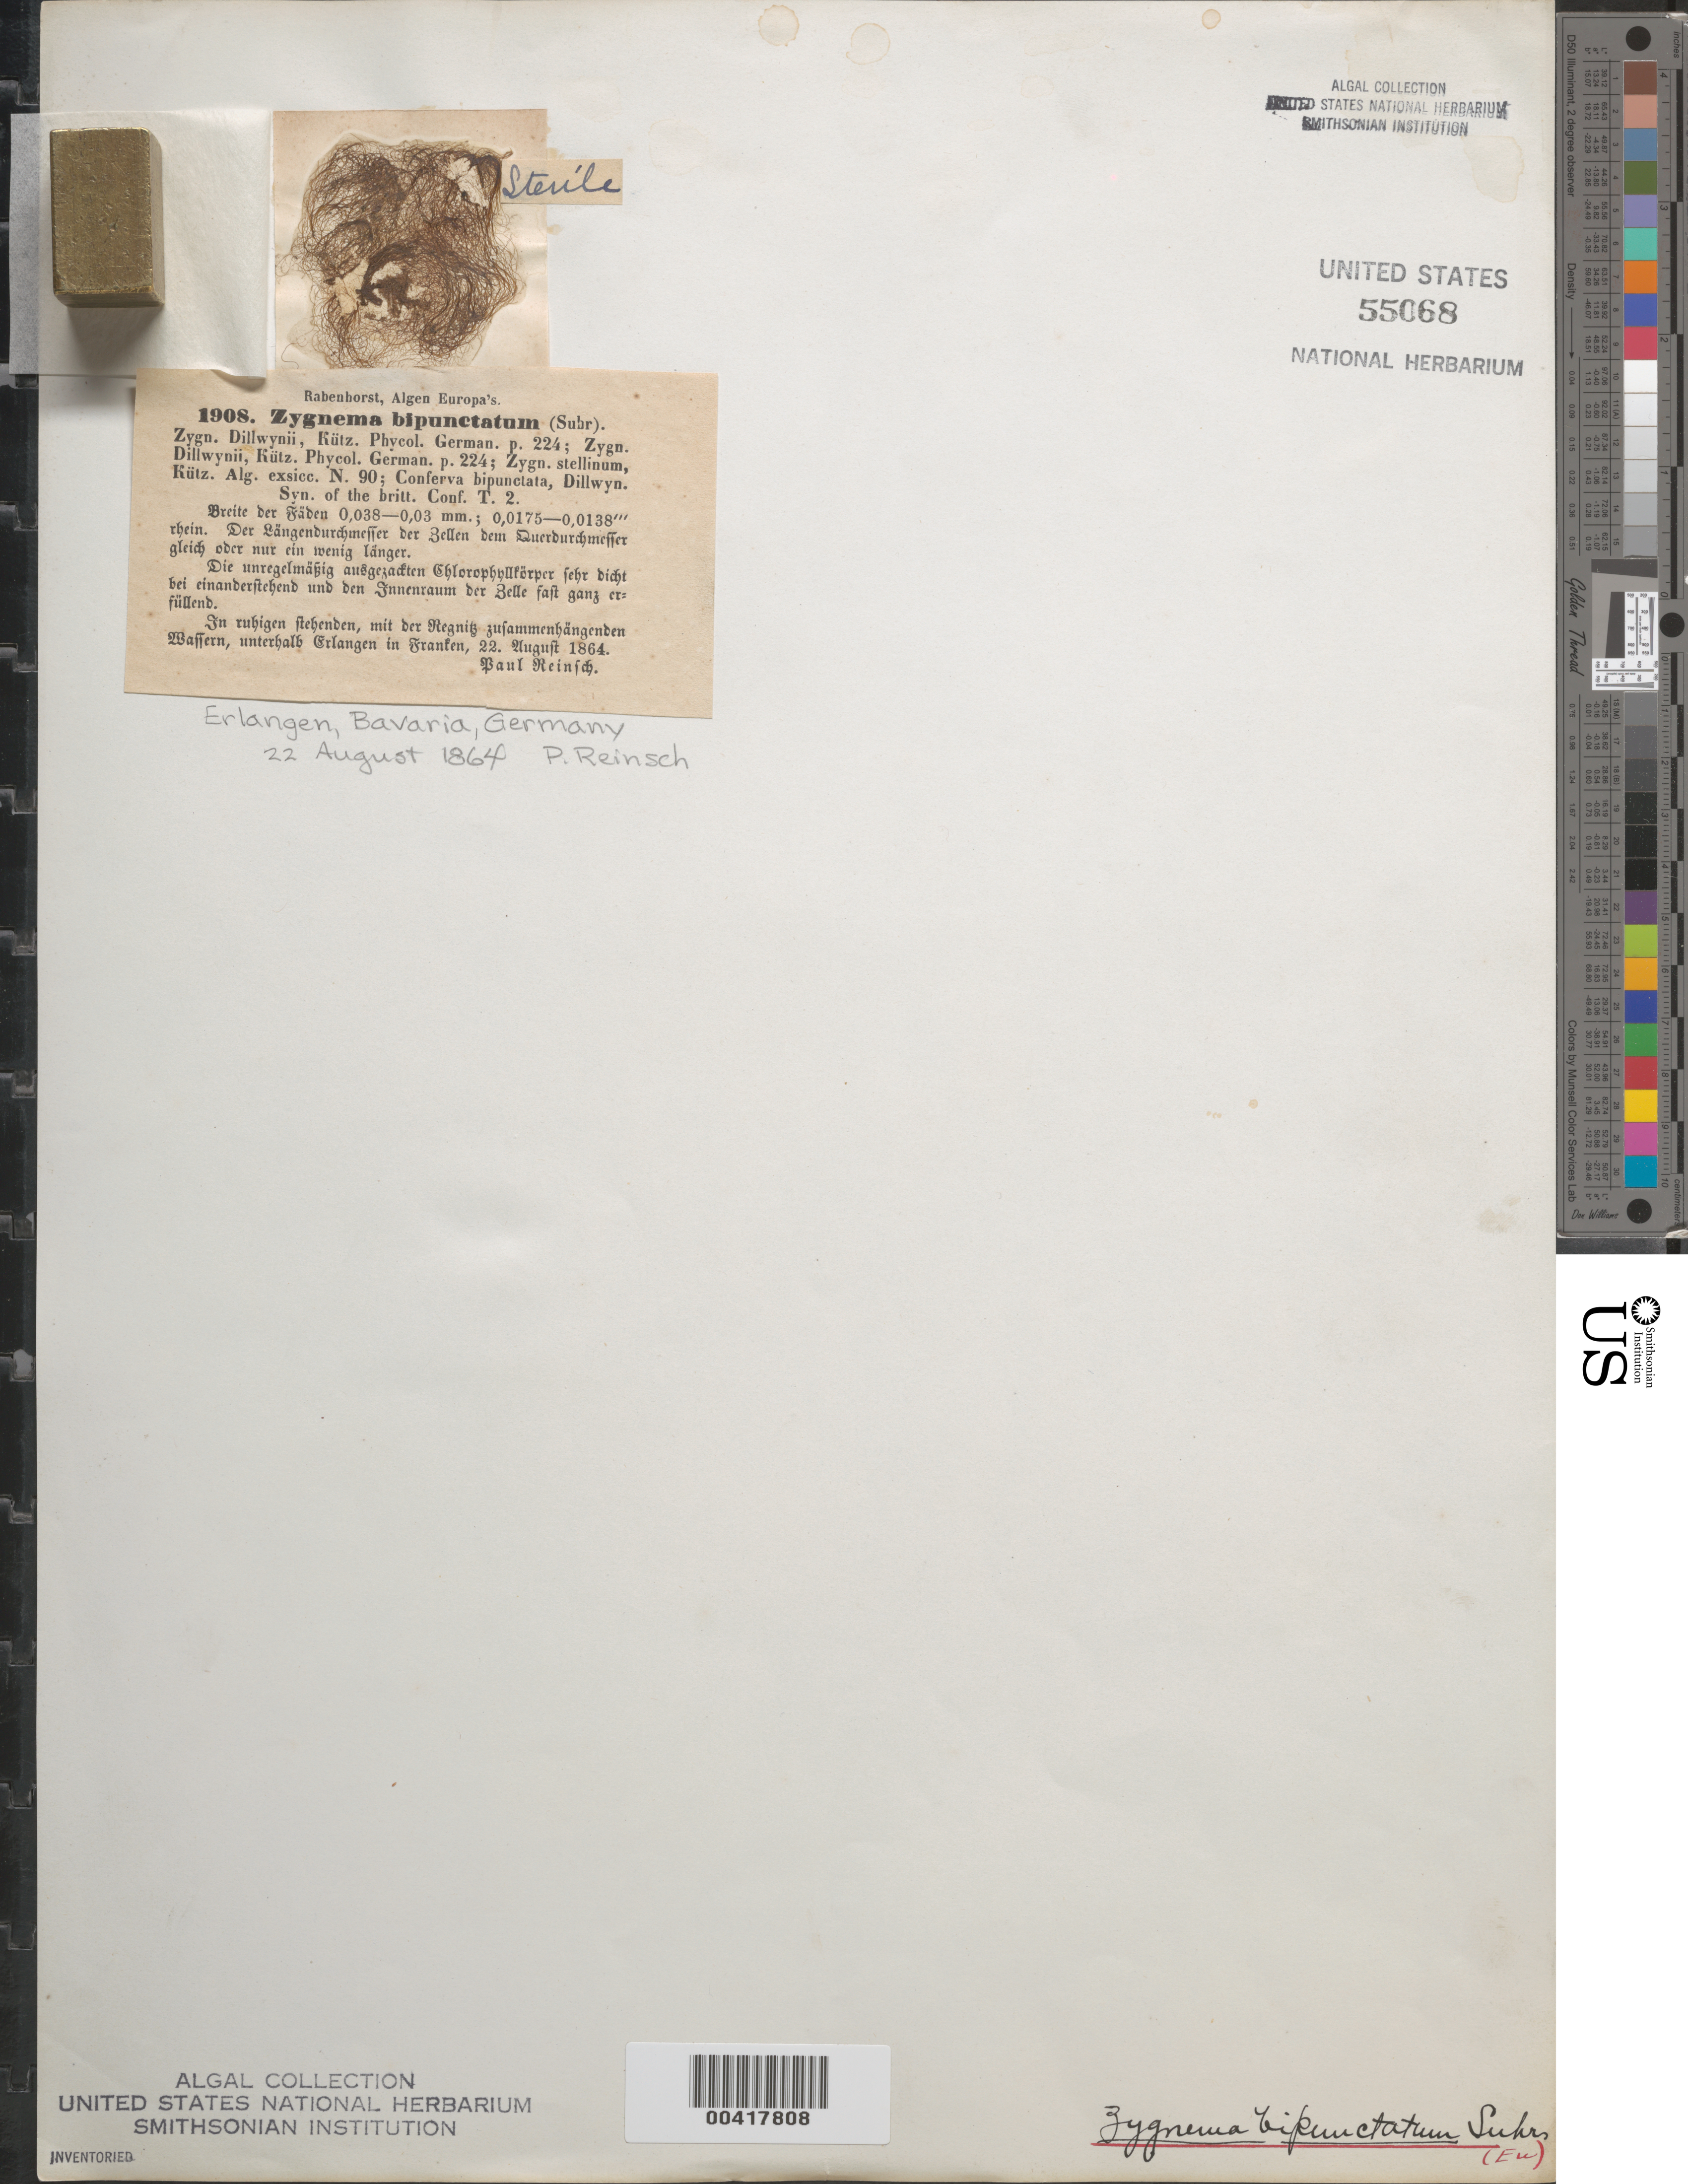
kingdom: Plantae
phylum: Charophyta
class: Zygnematophyceae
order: Zygnematales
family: Zygnemataceae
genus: Zygnema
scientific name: Zygnema bipunctatum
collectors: P. F. Reinsch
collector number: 1908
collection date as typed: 22 Aug 1864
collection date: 1864-08-22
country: Germany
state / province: Bayern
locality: Erlangen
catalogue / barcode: US 55068